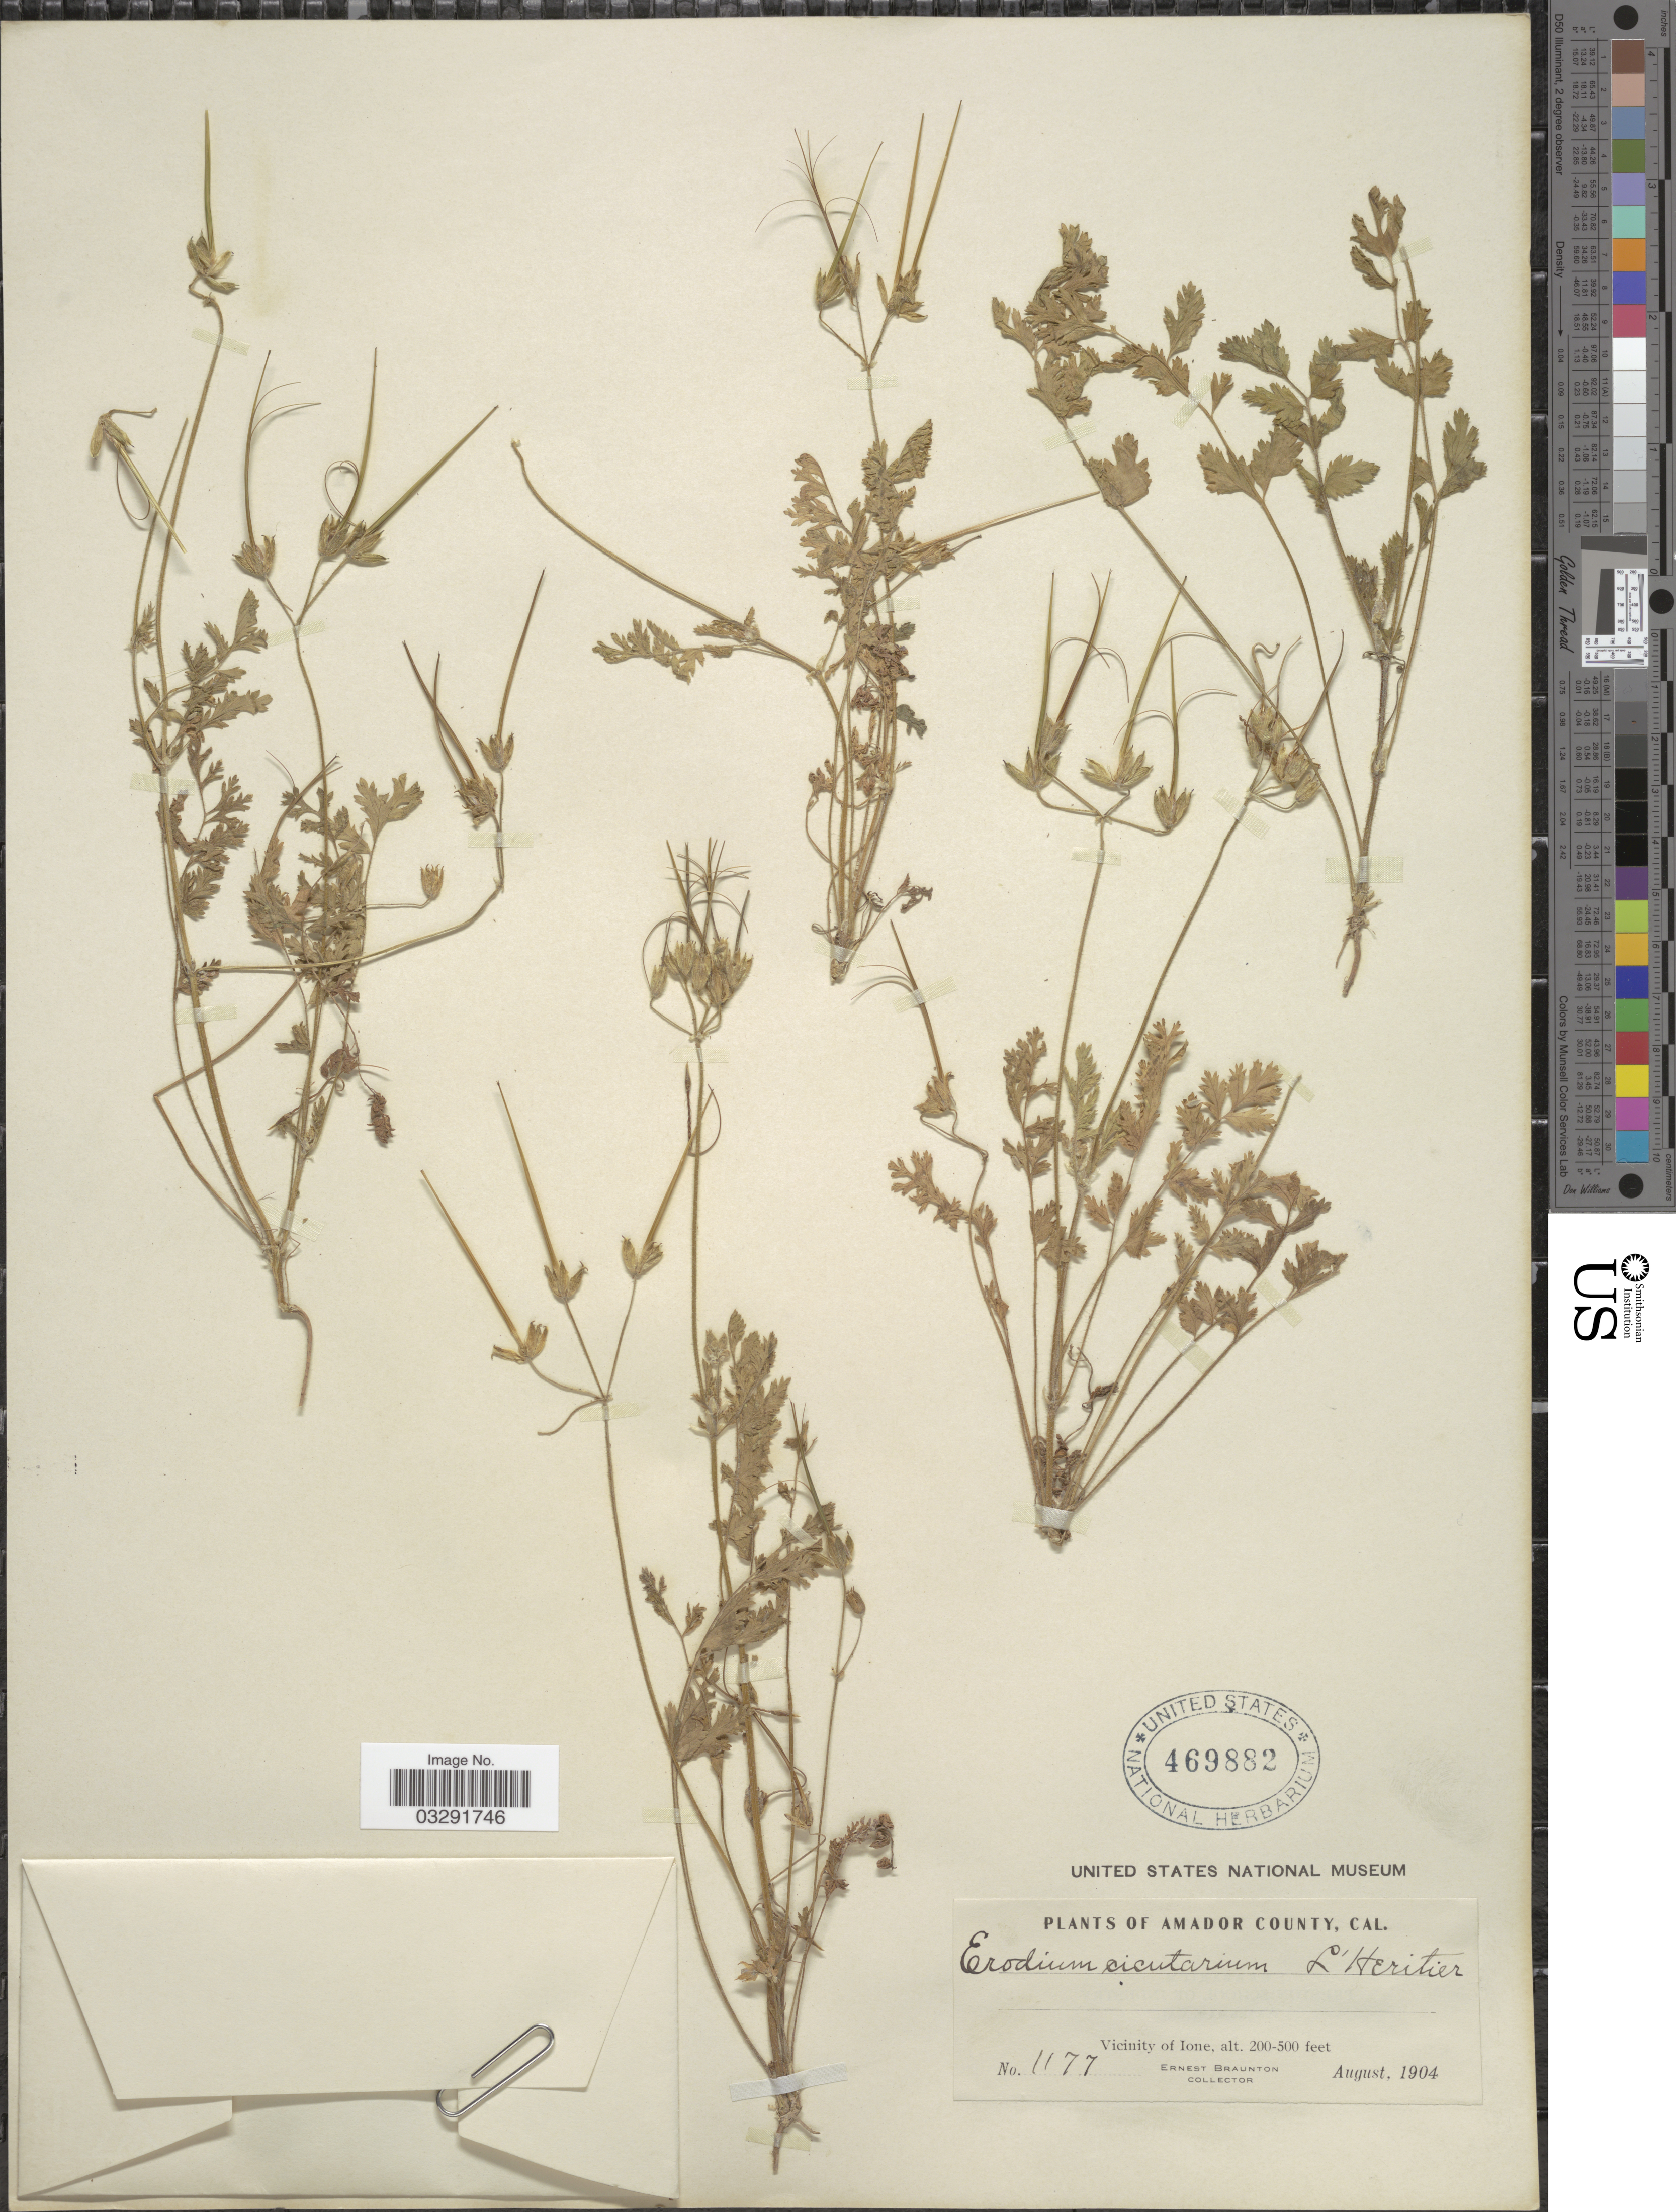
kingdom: Plantae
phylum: Tracheophyta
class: Magnoliopsida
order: Geraniales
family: Geraniaceae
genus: Erodium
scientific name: Erodium cicutarium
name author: (L.) L'Hér.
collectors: E. Braunton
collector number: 1177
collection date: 1904-08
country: United States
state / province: California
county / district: Amador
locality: Amador County. Vicinity of Ione.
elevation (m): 61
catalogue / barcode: US 469882